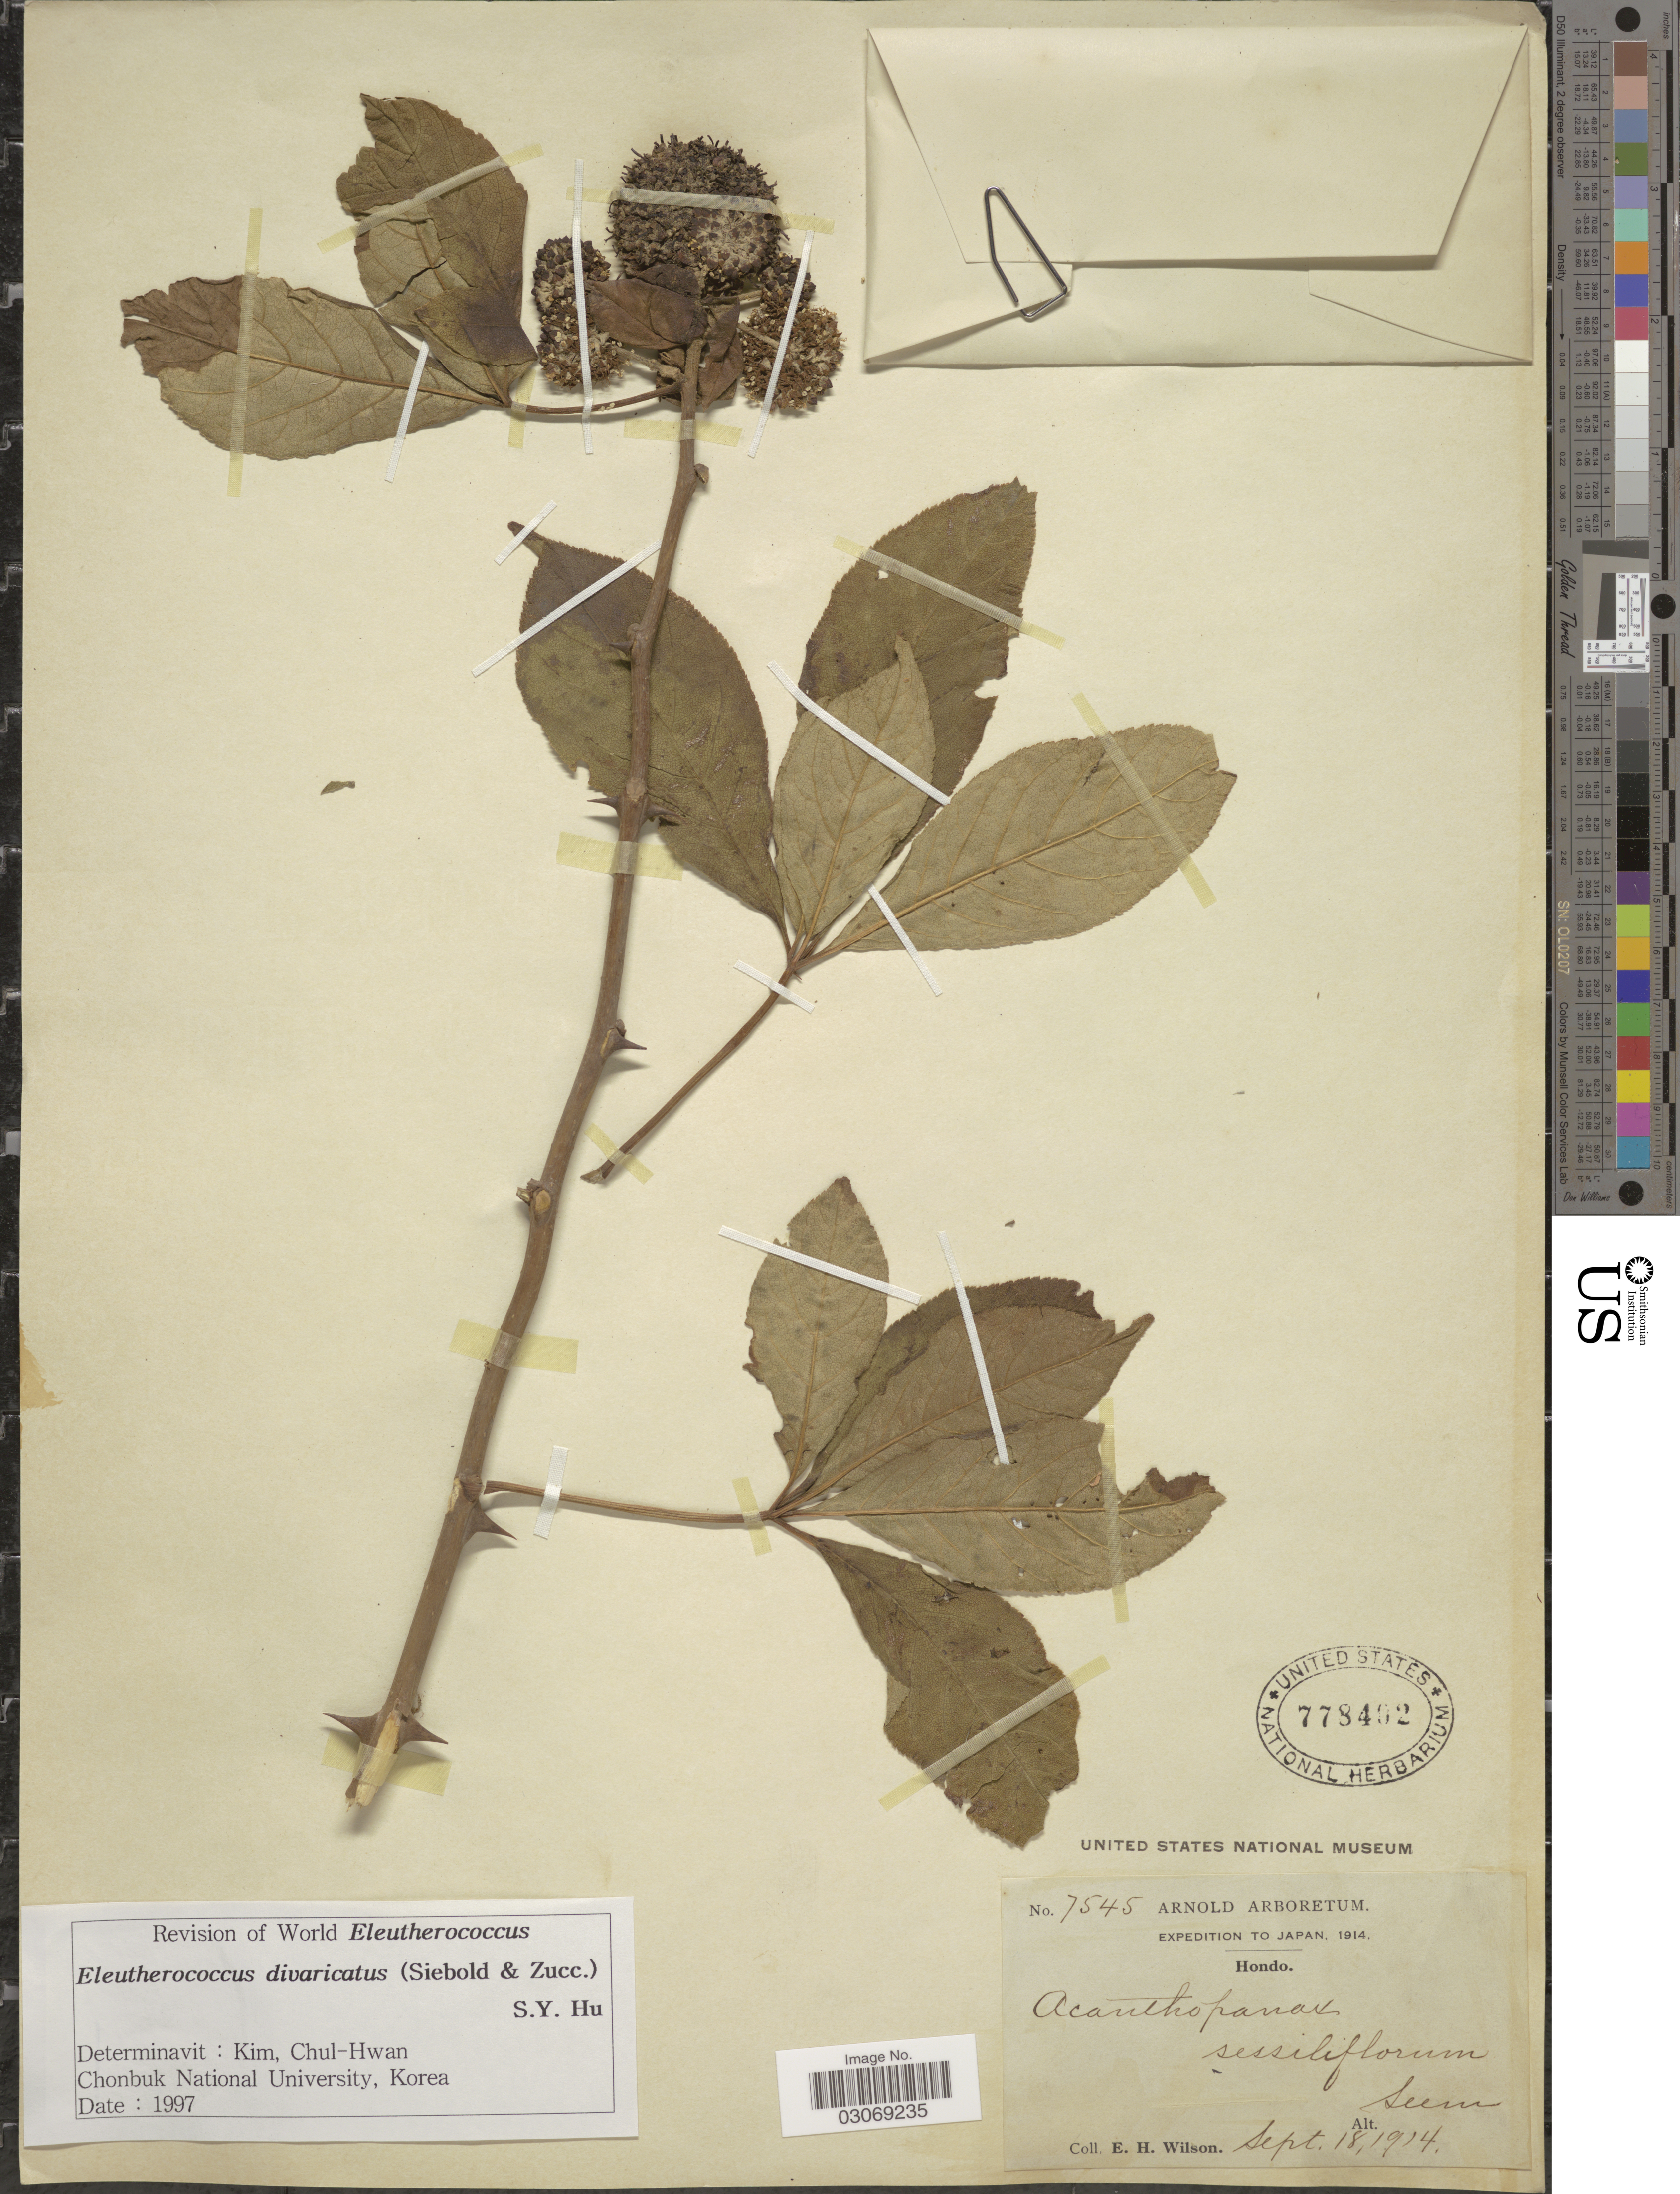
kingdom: Plantae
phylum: Tracheophyta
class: Magnoliopsida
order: Apiales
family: Araliaceae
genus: Eleutherococcus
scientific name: Eleutherococcus divaricatus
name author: (Siebold & Zucc.) S.Y. Hu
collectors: E. Wilson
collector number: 7545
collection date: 1914-09-18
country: Japan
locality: Hondo. Seem [unsure placement].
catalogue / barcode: US 778402